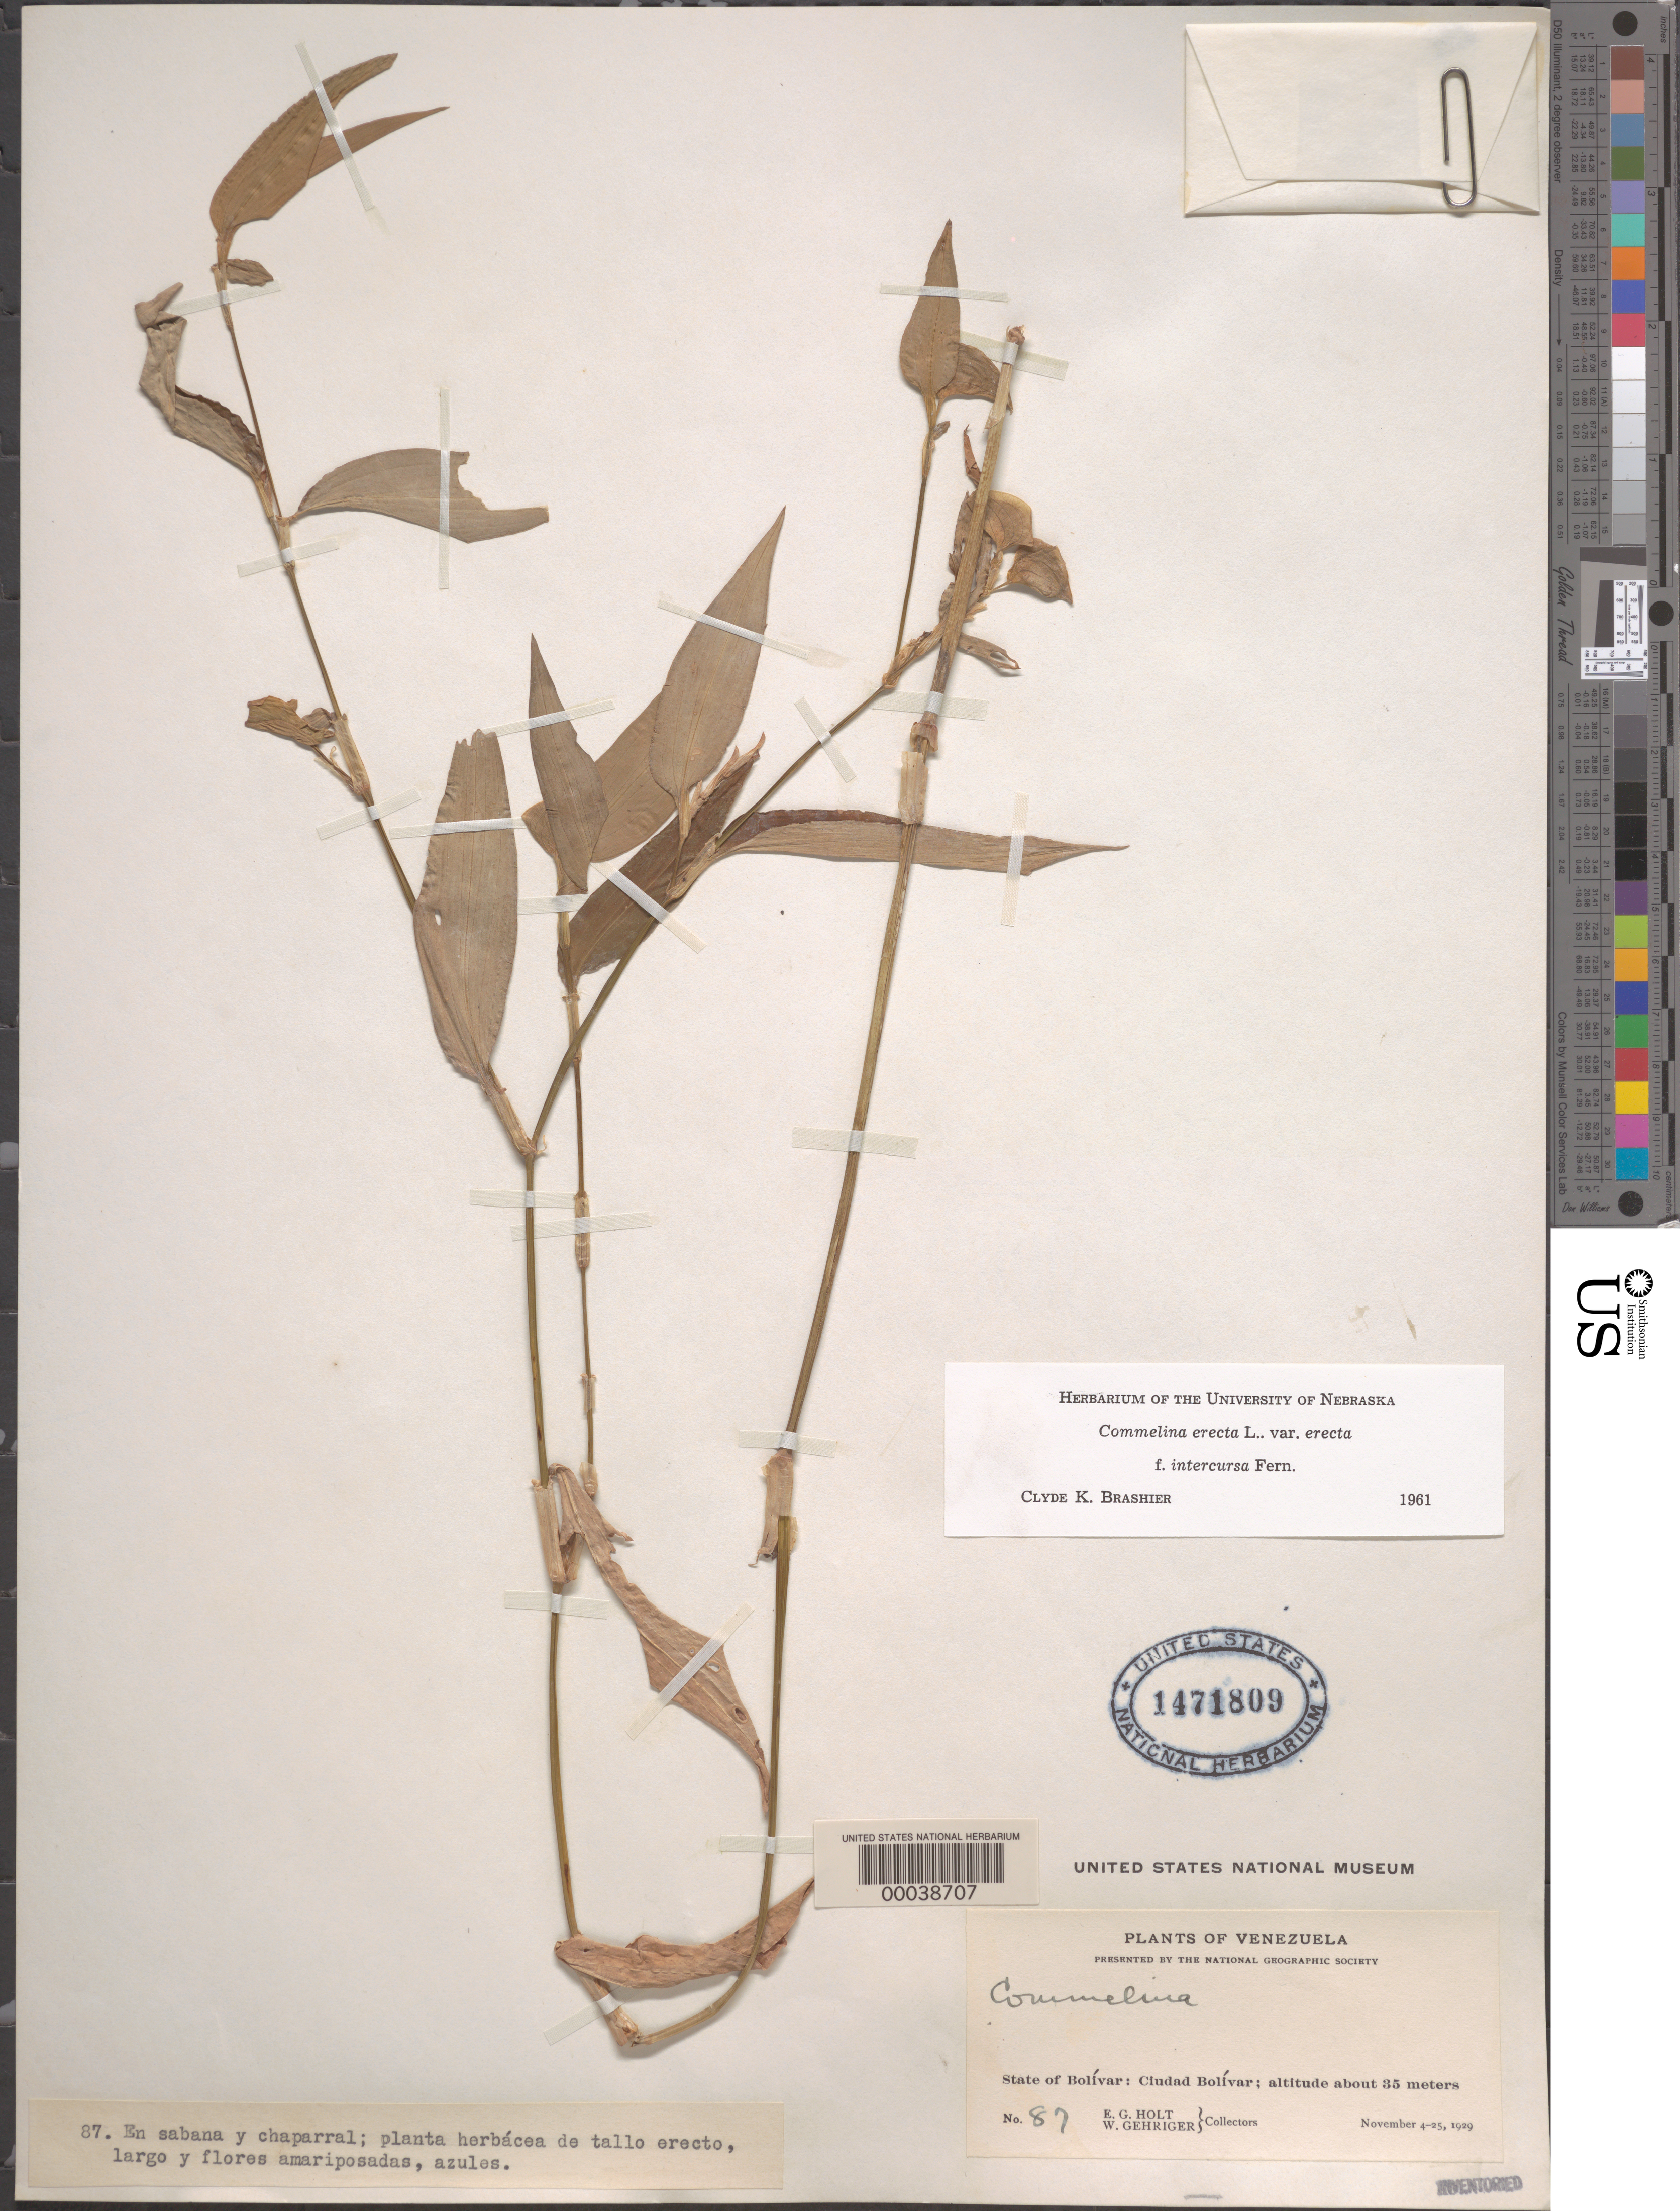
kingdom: Plantae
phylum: Tracheophyta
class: Liliopsida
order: Commelinales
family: Commelinaceae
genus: Commelina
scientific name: Commelina erecta f. intercursa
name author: Fernald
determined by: Brashier, C. K.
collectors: E. Holt & W. Gehriger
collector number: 87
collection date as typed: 04 Nov 1929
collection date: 1929-11-04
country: Venezuela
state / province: Bolivar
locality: Ciudad bolivar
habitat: Savanna; chapparal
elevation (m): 35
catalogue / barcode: US 1471809